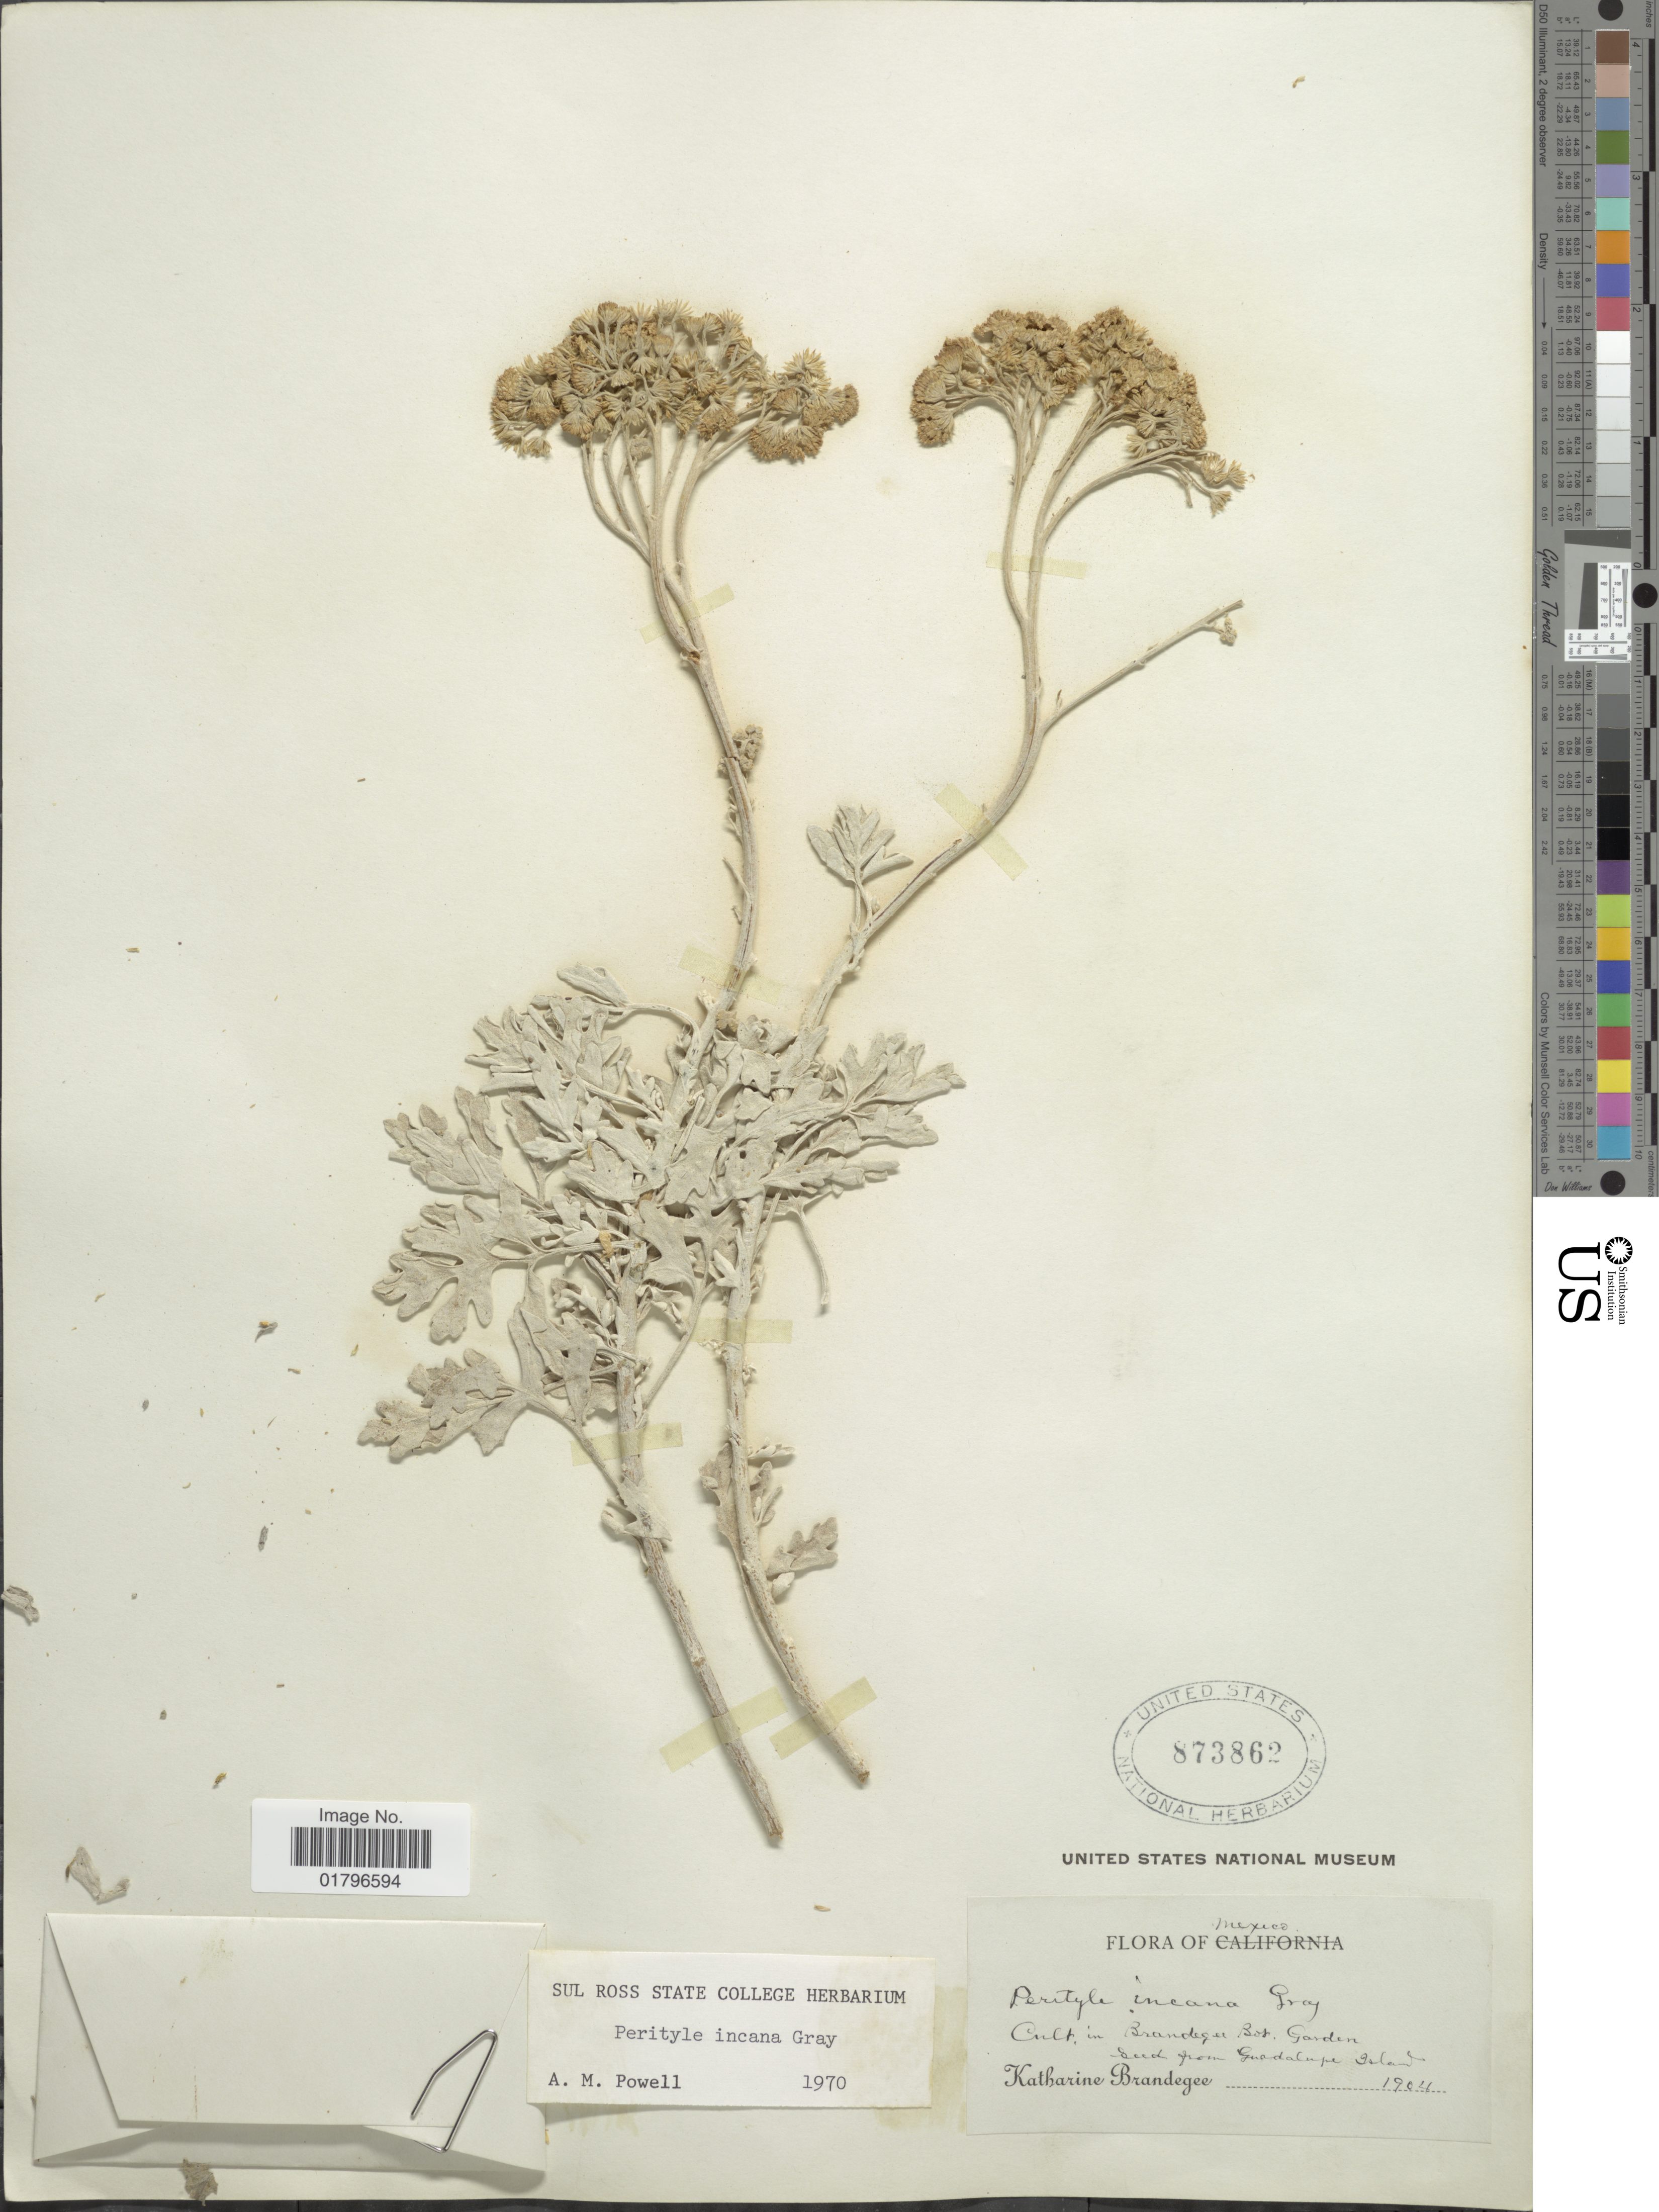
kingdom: Plantae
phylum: Tracheophyta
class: Magnoliopsida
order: Asterales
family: Asteraceae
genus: Perityle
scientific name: Perityle incana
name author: A. Gray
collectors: M. K. Brandegee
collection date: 1904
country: Mexico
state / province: Baja California Sur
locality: Cult in Brandegee Bot. Garden, Seed from Guadalupe Island.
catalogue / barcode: US 873862